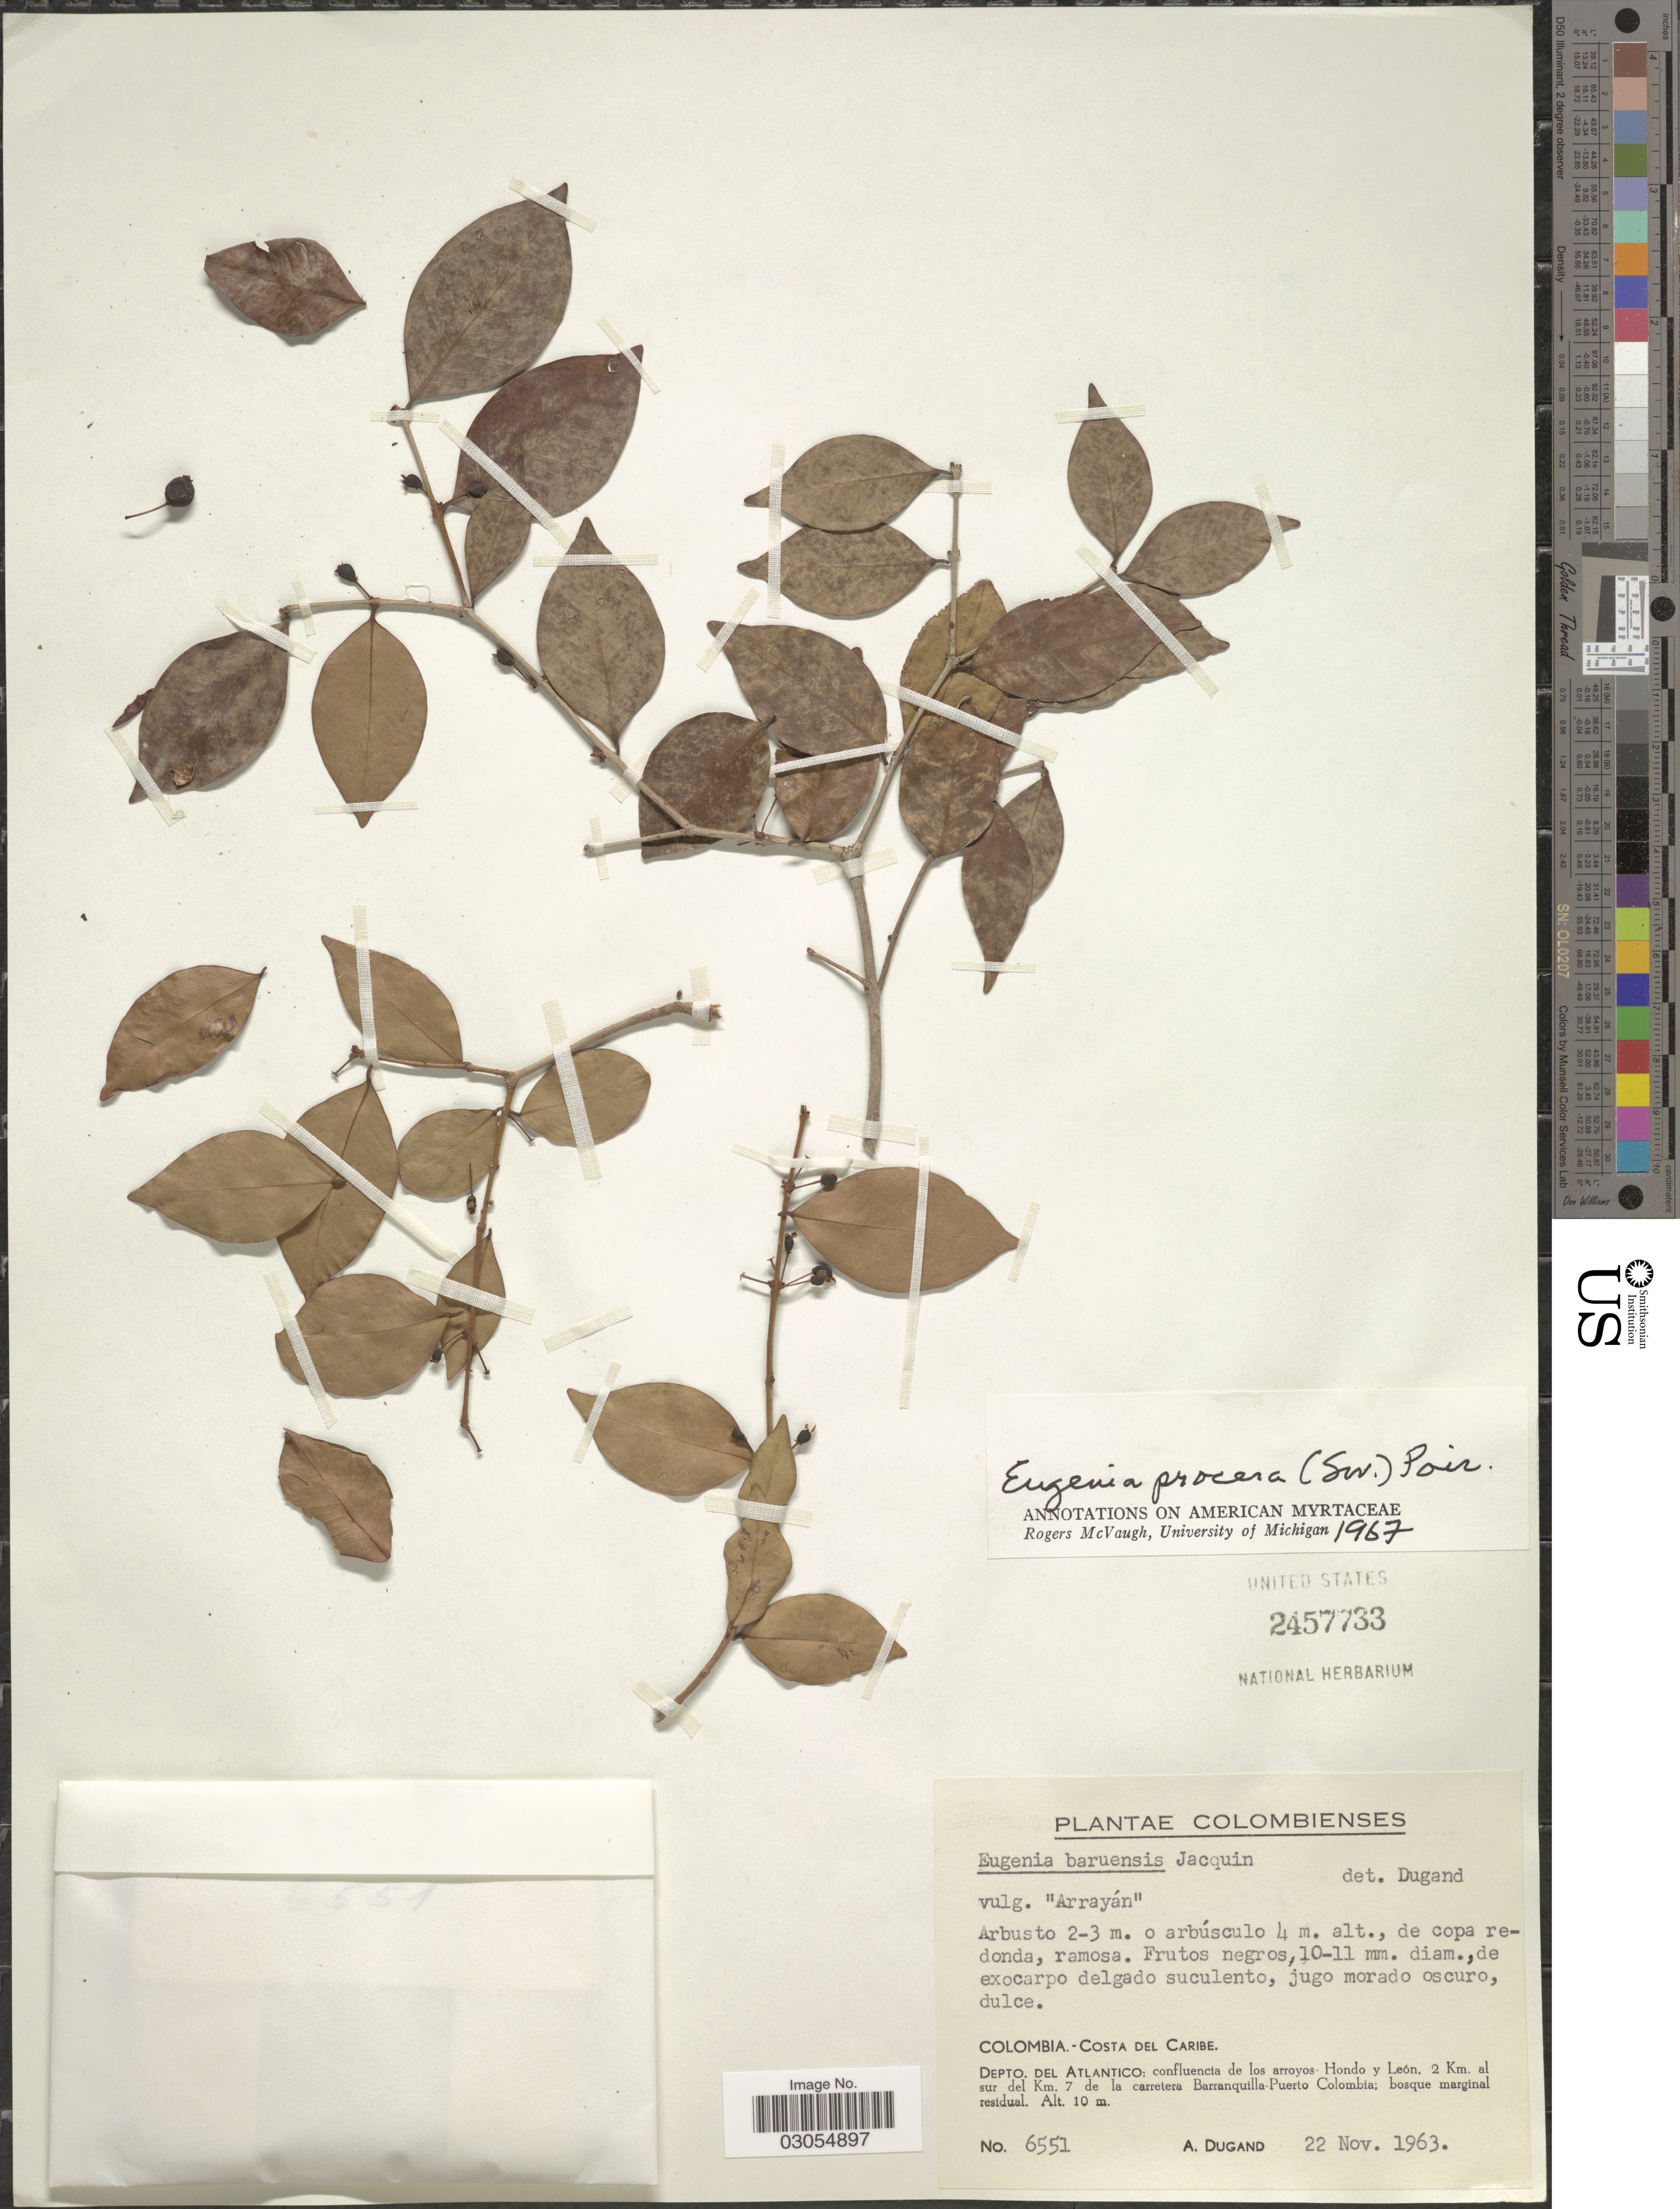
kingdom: Plantae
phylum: Tracheophyta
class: Magnoliopsida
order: Myrtales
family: Myrtaceae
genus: Eugenia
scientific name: Eugenia procera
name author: (Sw.) Poir.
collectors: A. Dugand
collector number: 6551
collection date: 1963-11-22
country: Colombia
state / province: Atlántico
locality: Costa del Caribe. Depto. del Atlantico: confluencia de los arroyos. Hondo y León, 2 Km. al sur del Km. 7 de la carretera Barranquilla-Puerto Colombia.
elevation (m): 10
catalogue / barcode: US 2457733